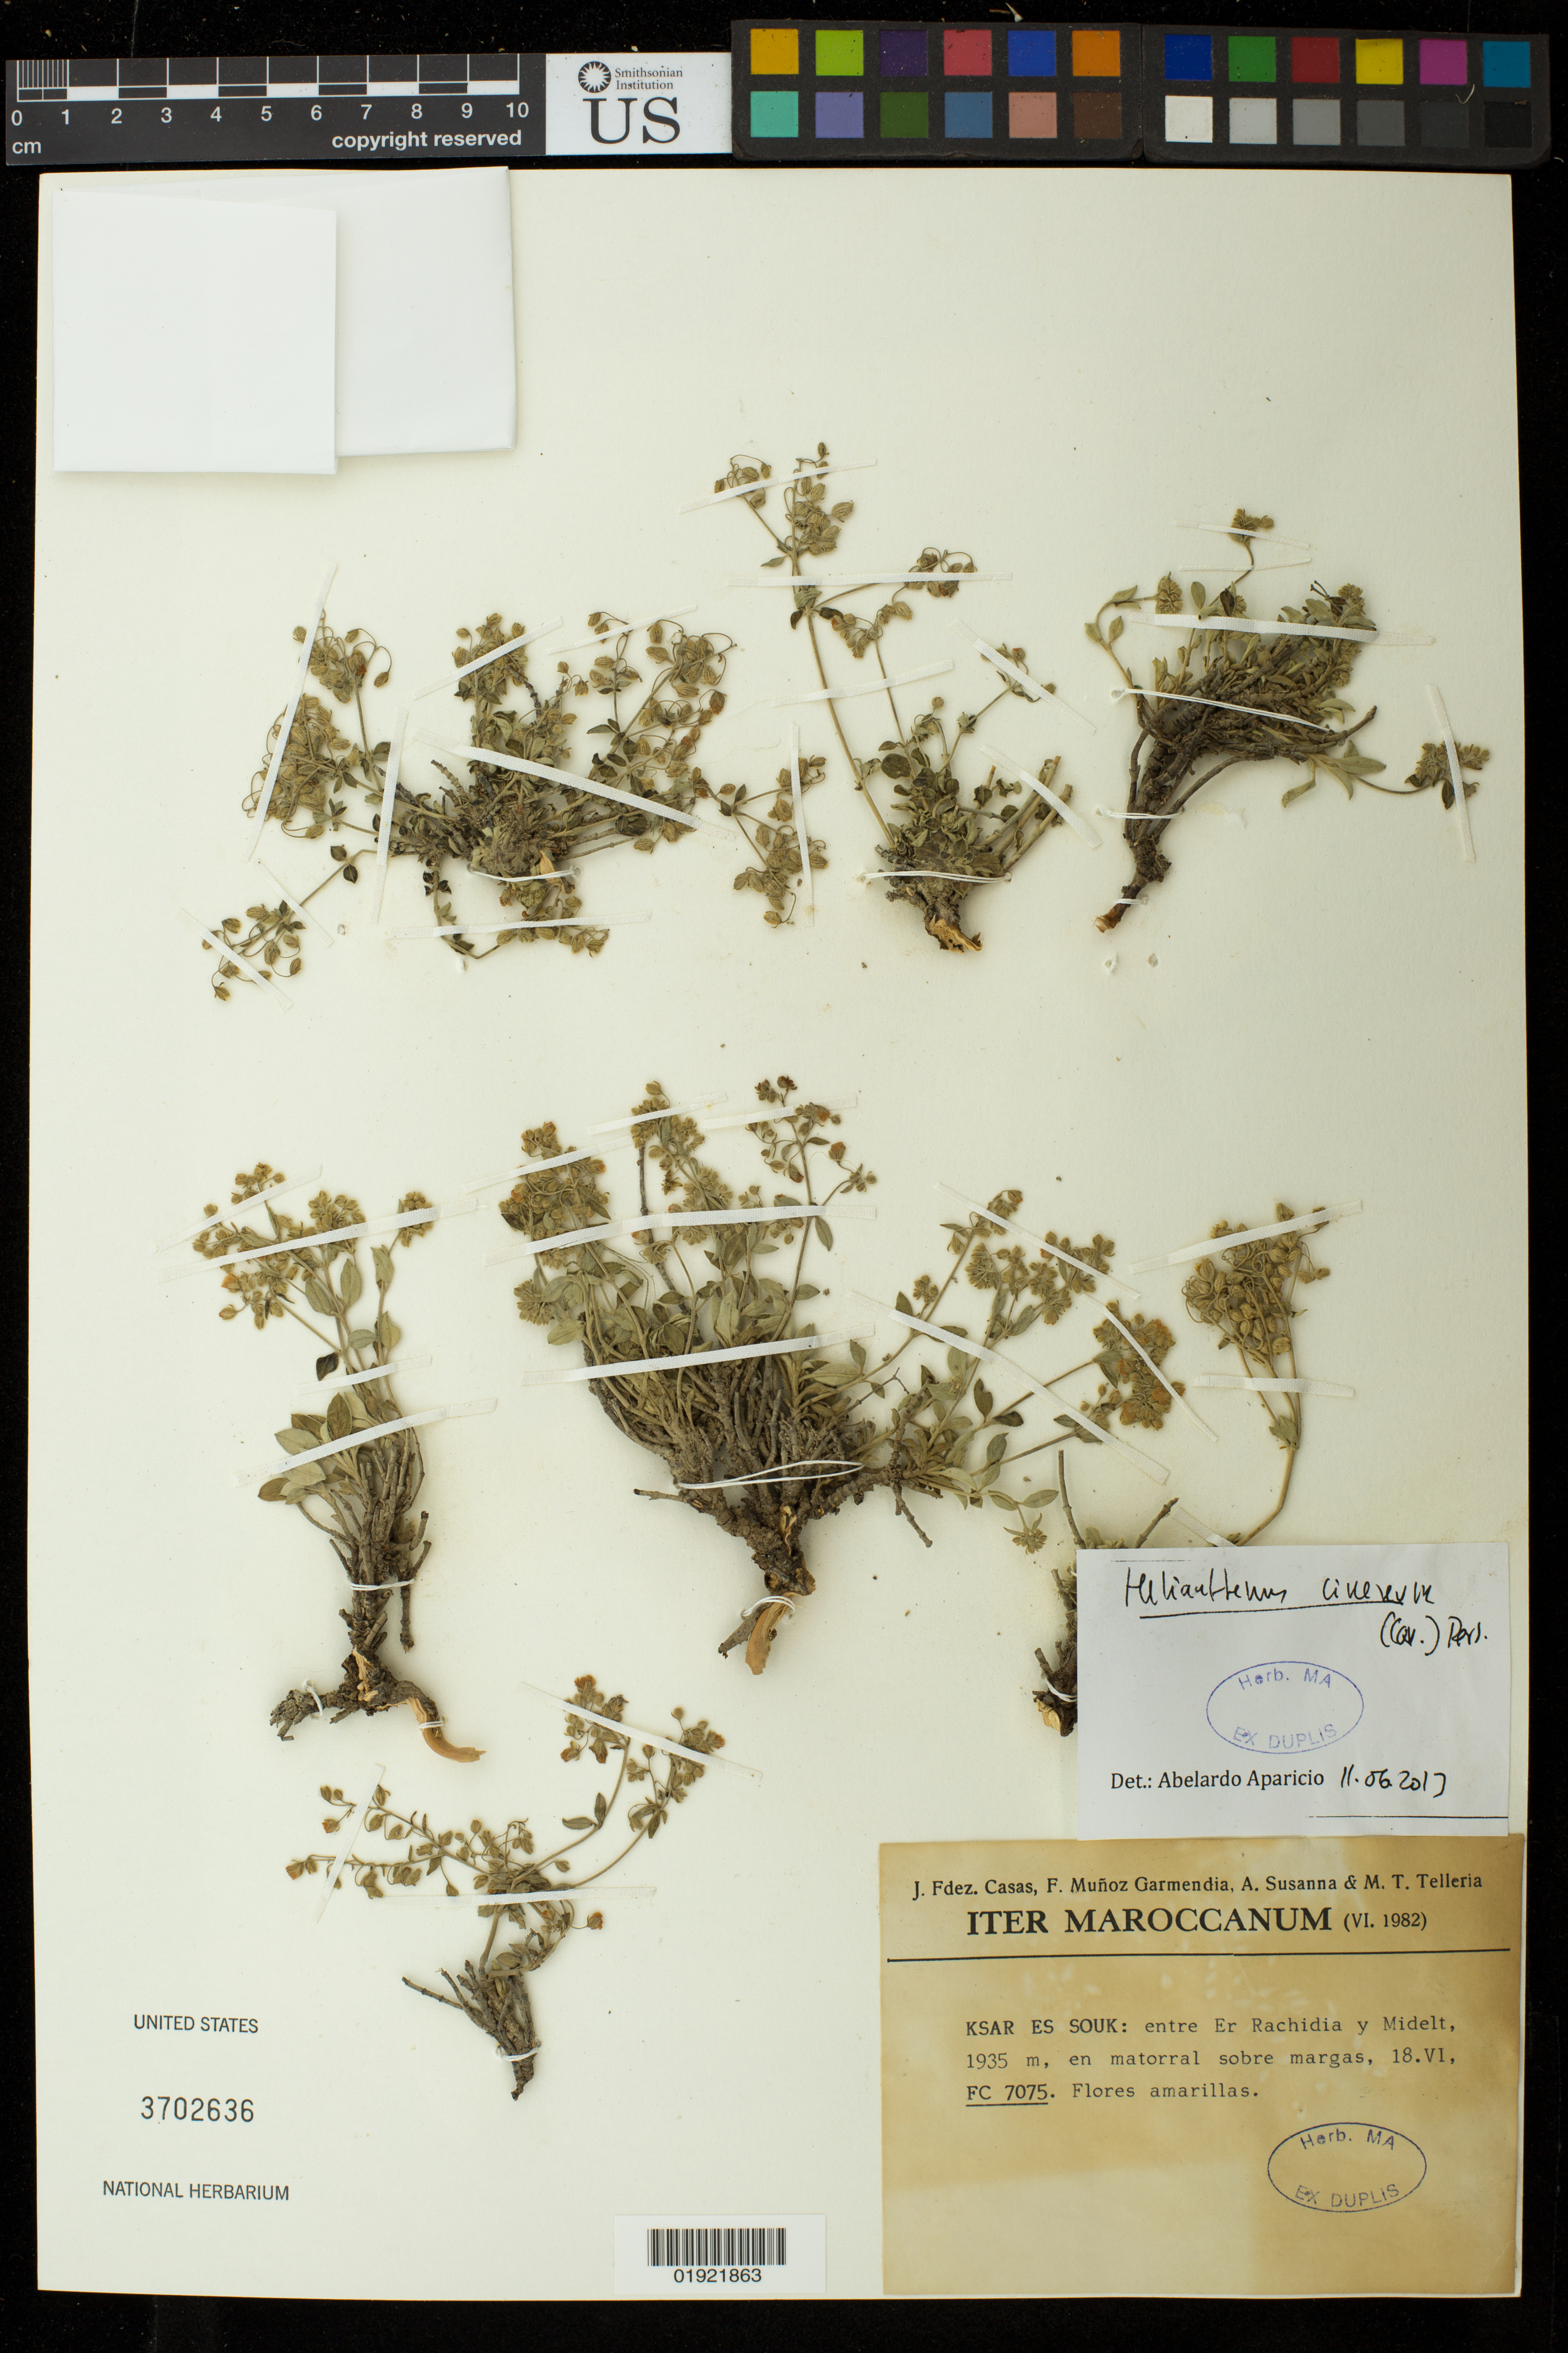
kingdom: Plantae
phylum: Tracheophyta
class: Magnoliopsida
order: Malvales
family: Cistaceae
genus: Helianthemum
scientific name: Helianthemum cinereum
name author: Pers.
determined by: Aparicio, Abelardo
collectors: F. J. Fernández Casas, F. Muñoz Garmendia, A. Susanna & M. Telleria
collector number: FC 7075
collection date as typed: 18.VI 1982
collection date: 1982-06-18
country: Morocco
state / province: Souss-Massa-Drâa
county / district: Ksar es Souk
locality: entre Er Rachidia y Midelt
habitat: en mattoral sobre margas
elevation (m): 1935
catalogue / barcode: US 3702636